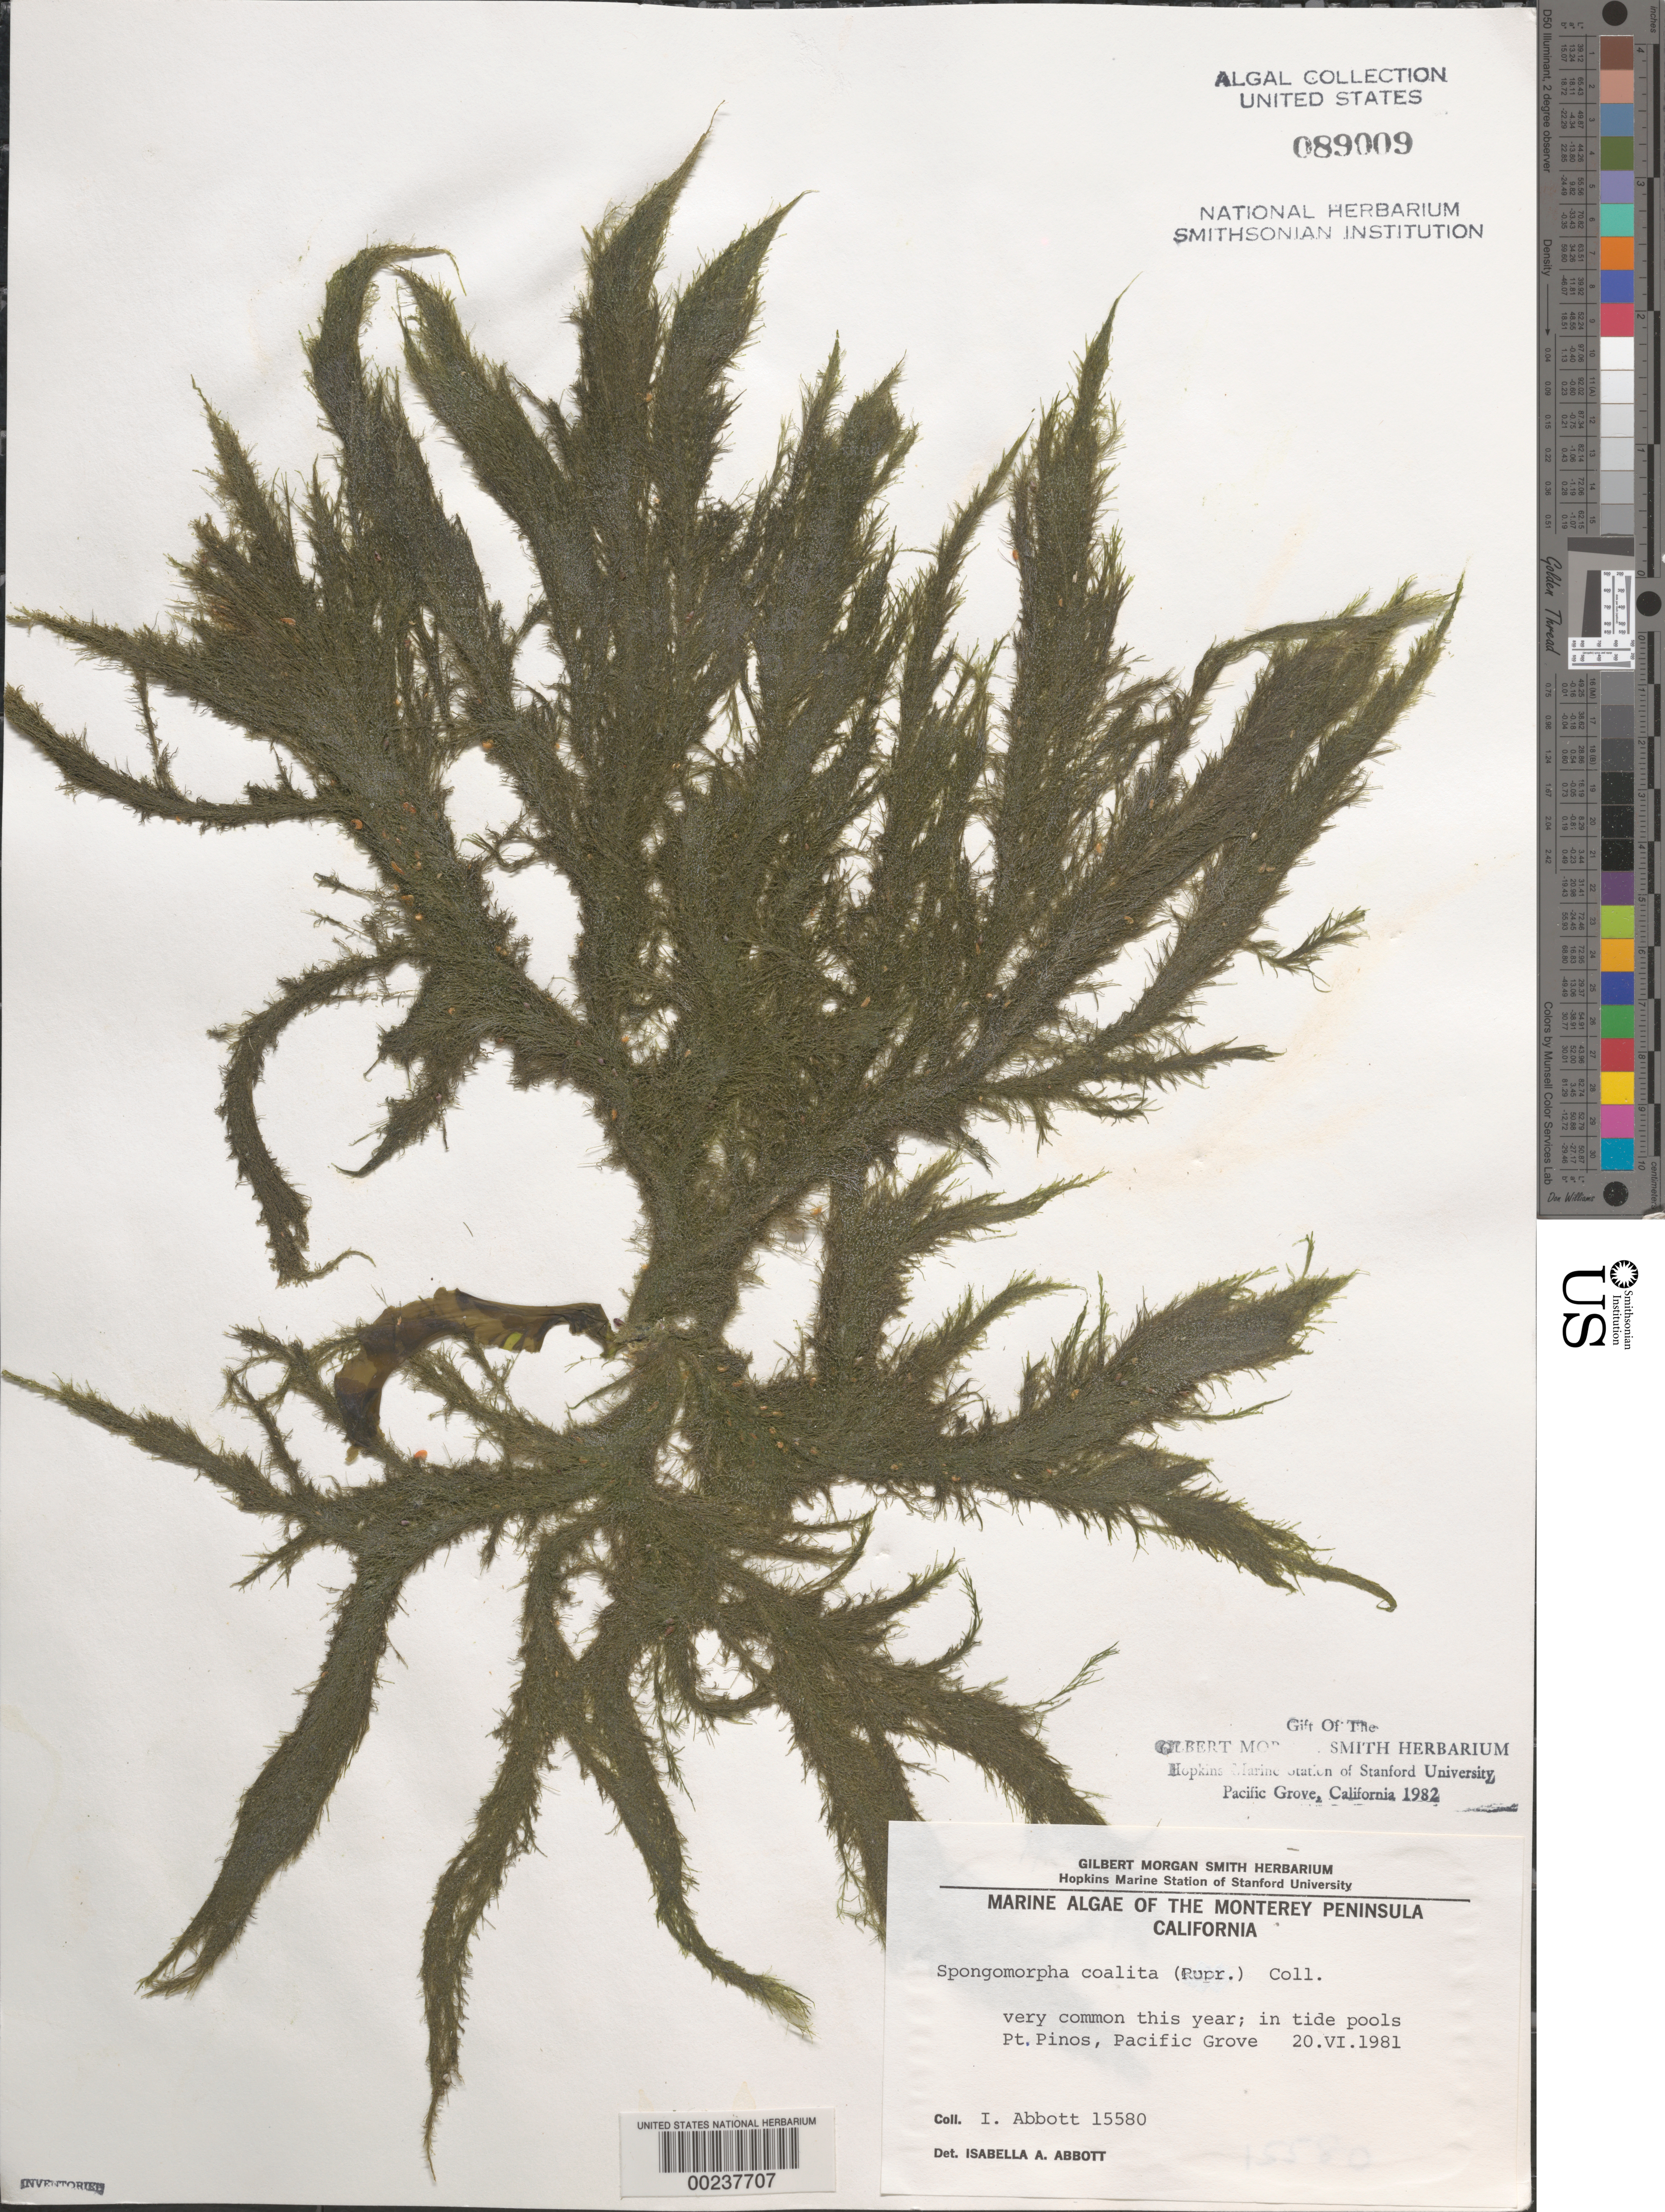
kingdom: Plantae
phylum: Chlorophyta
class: Ulvophyceae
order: Ulotrichales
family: Ulotrichaceae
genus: Acrosiphonia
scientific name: Acrosiphonia coalita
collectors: I. A. Abbott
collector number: IAA 15580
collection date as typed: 20 Jun 1981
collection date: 1981-06-20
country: United States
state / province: California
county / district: Monterey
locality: Point Pinos, Pacific Grove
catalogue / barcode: US 89009